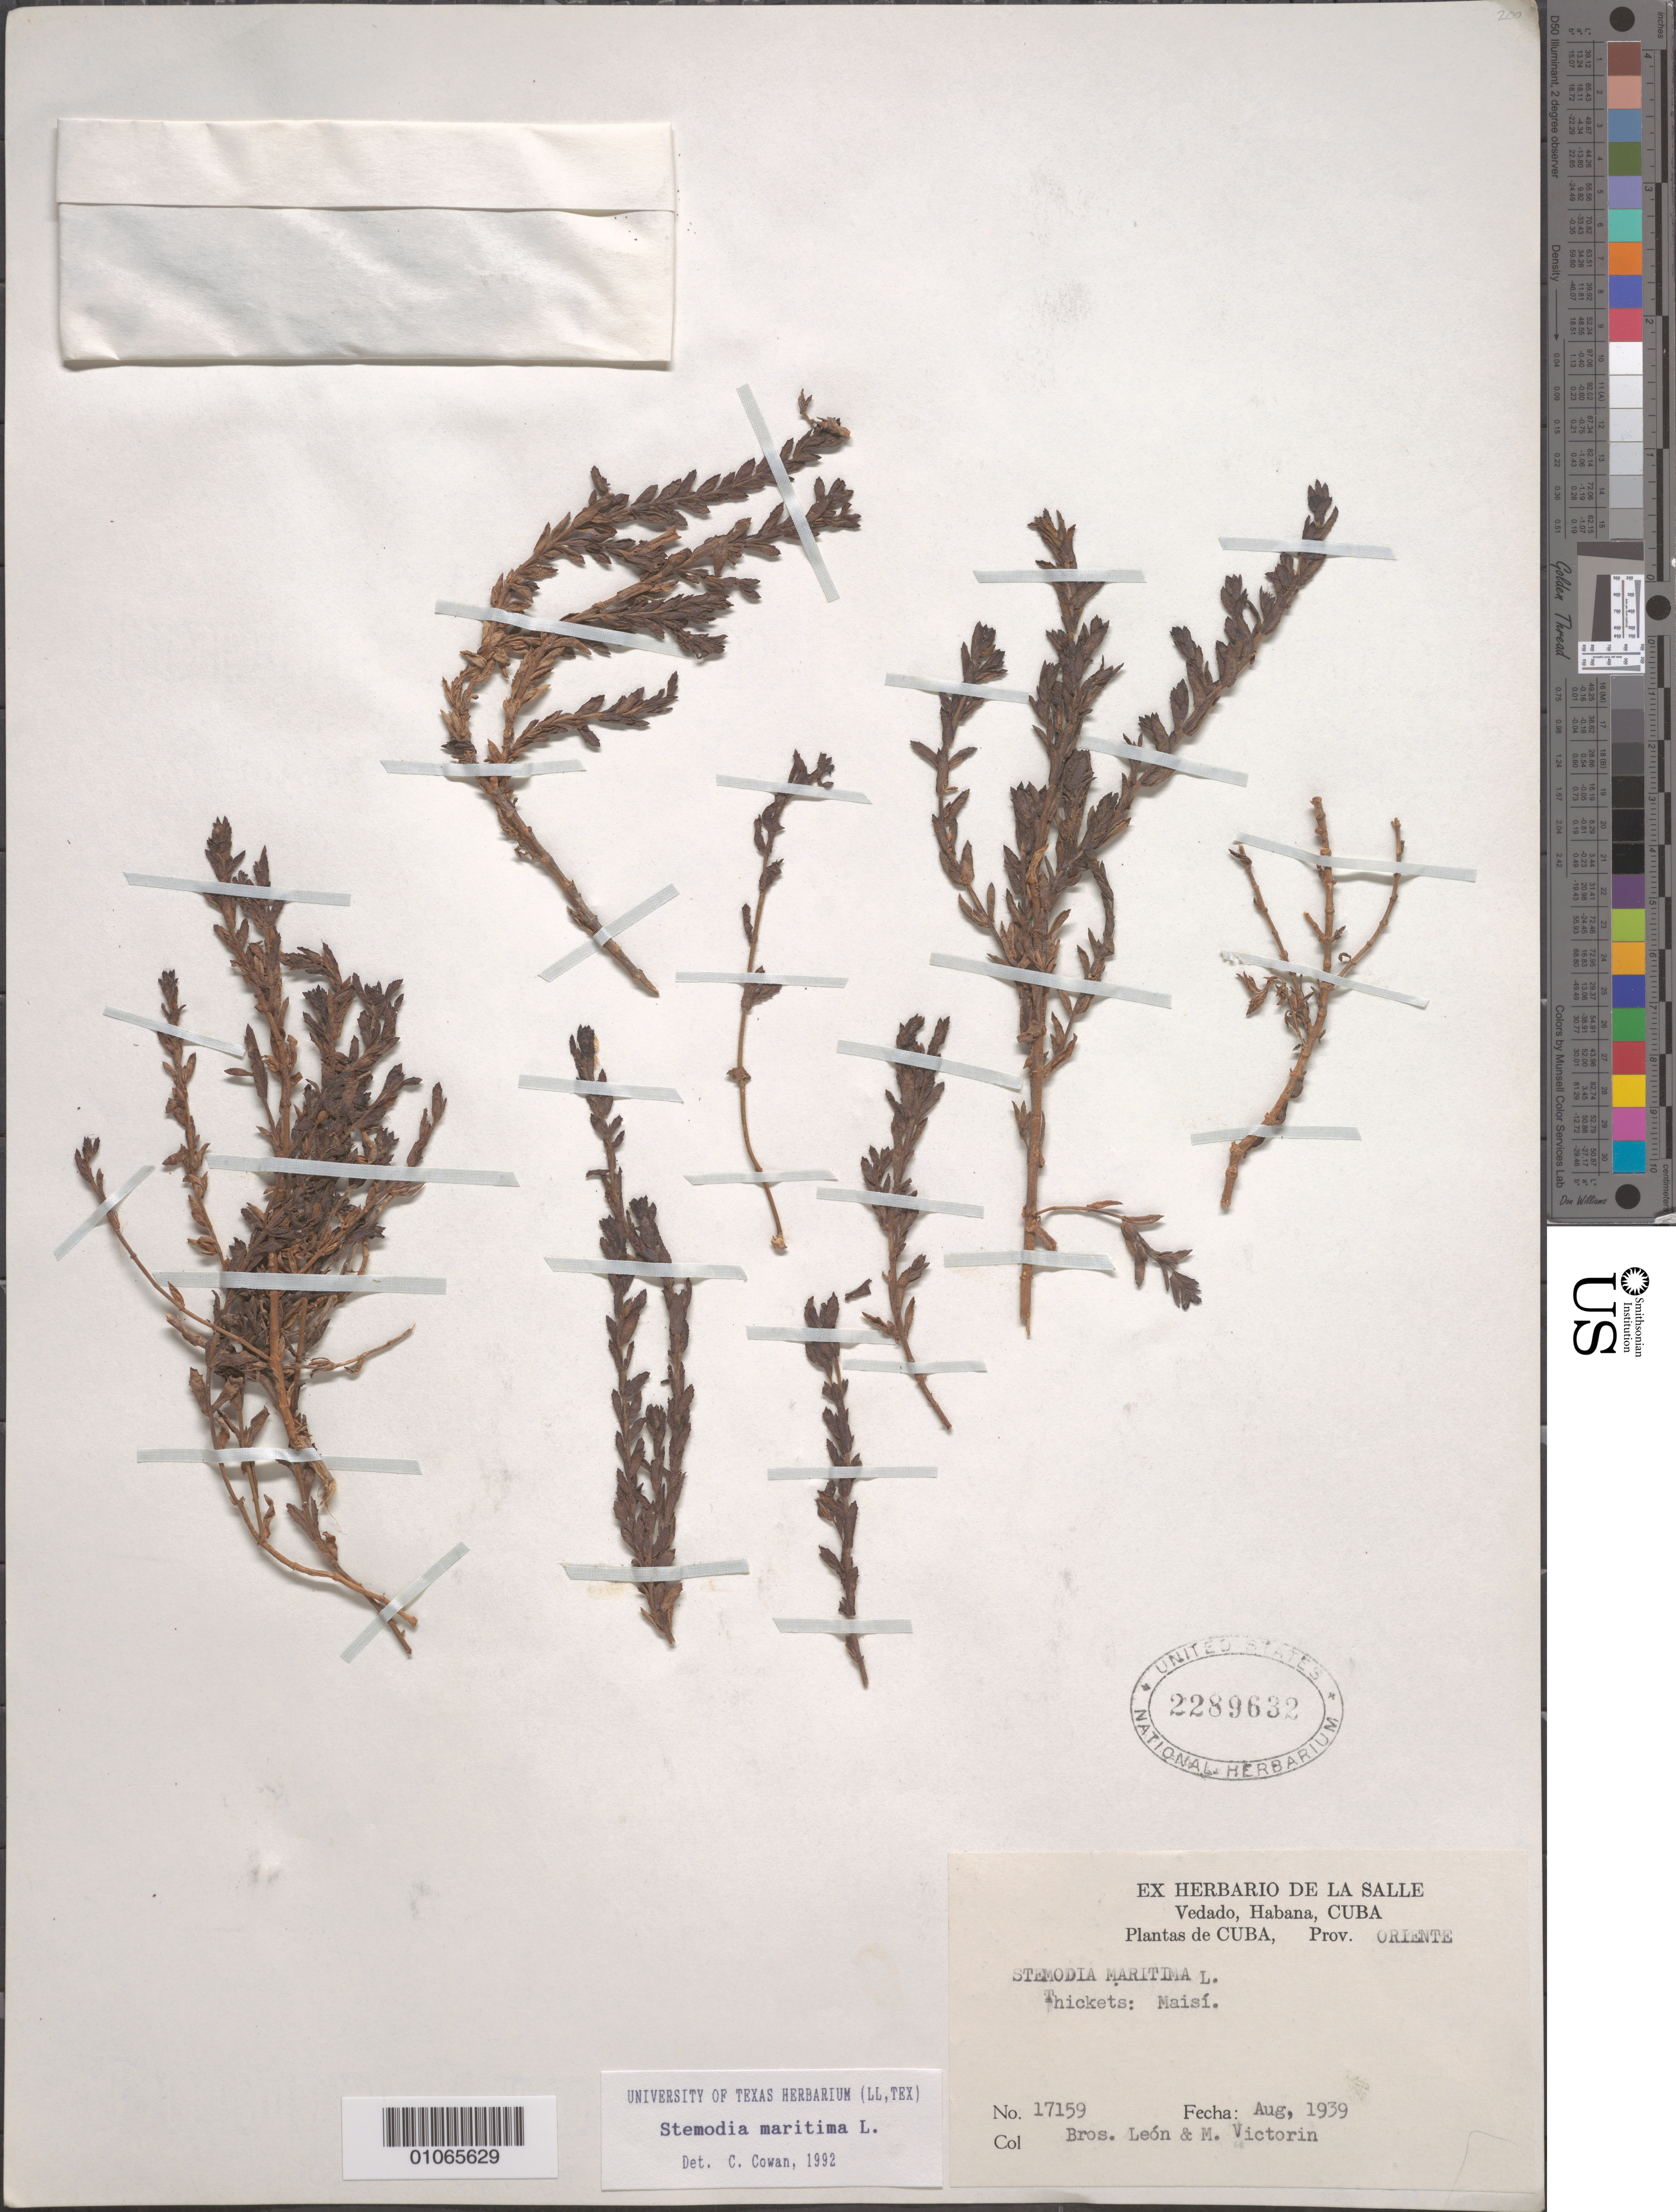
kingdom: Plantae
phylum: Tracheophyta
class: Magnoliopsida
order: Lamiales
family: Plantaginaceae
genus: Stemodia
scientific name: Stemodia maritima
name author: L.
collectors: Bro. León & F. Victorin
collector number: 17159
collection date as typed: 01 Aug 1939 to 31 Aug 1939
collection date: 1939-08-01/1939-08-31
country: Cuba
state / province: Oriente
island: Cuba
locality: Thickets: Maisi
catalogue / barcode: US 2289632